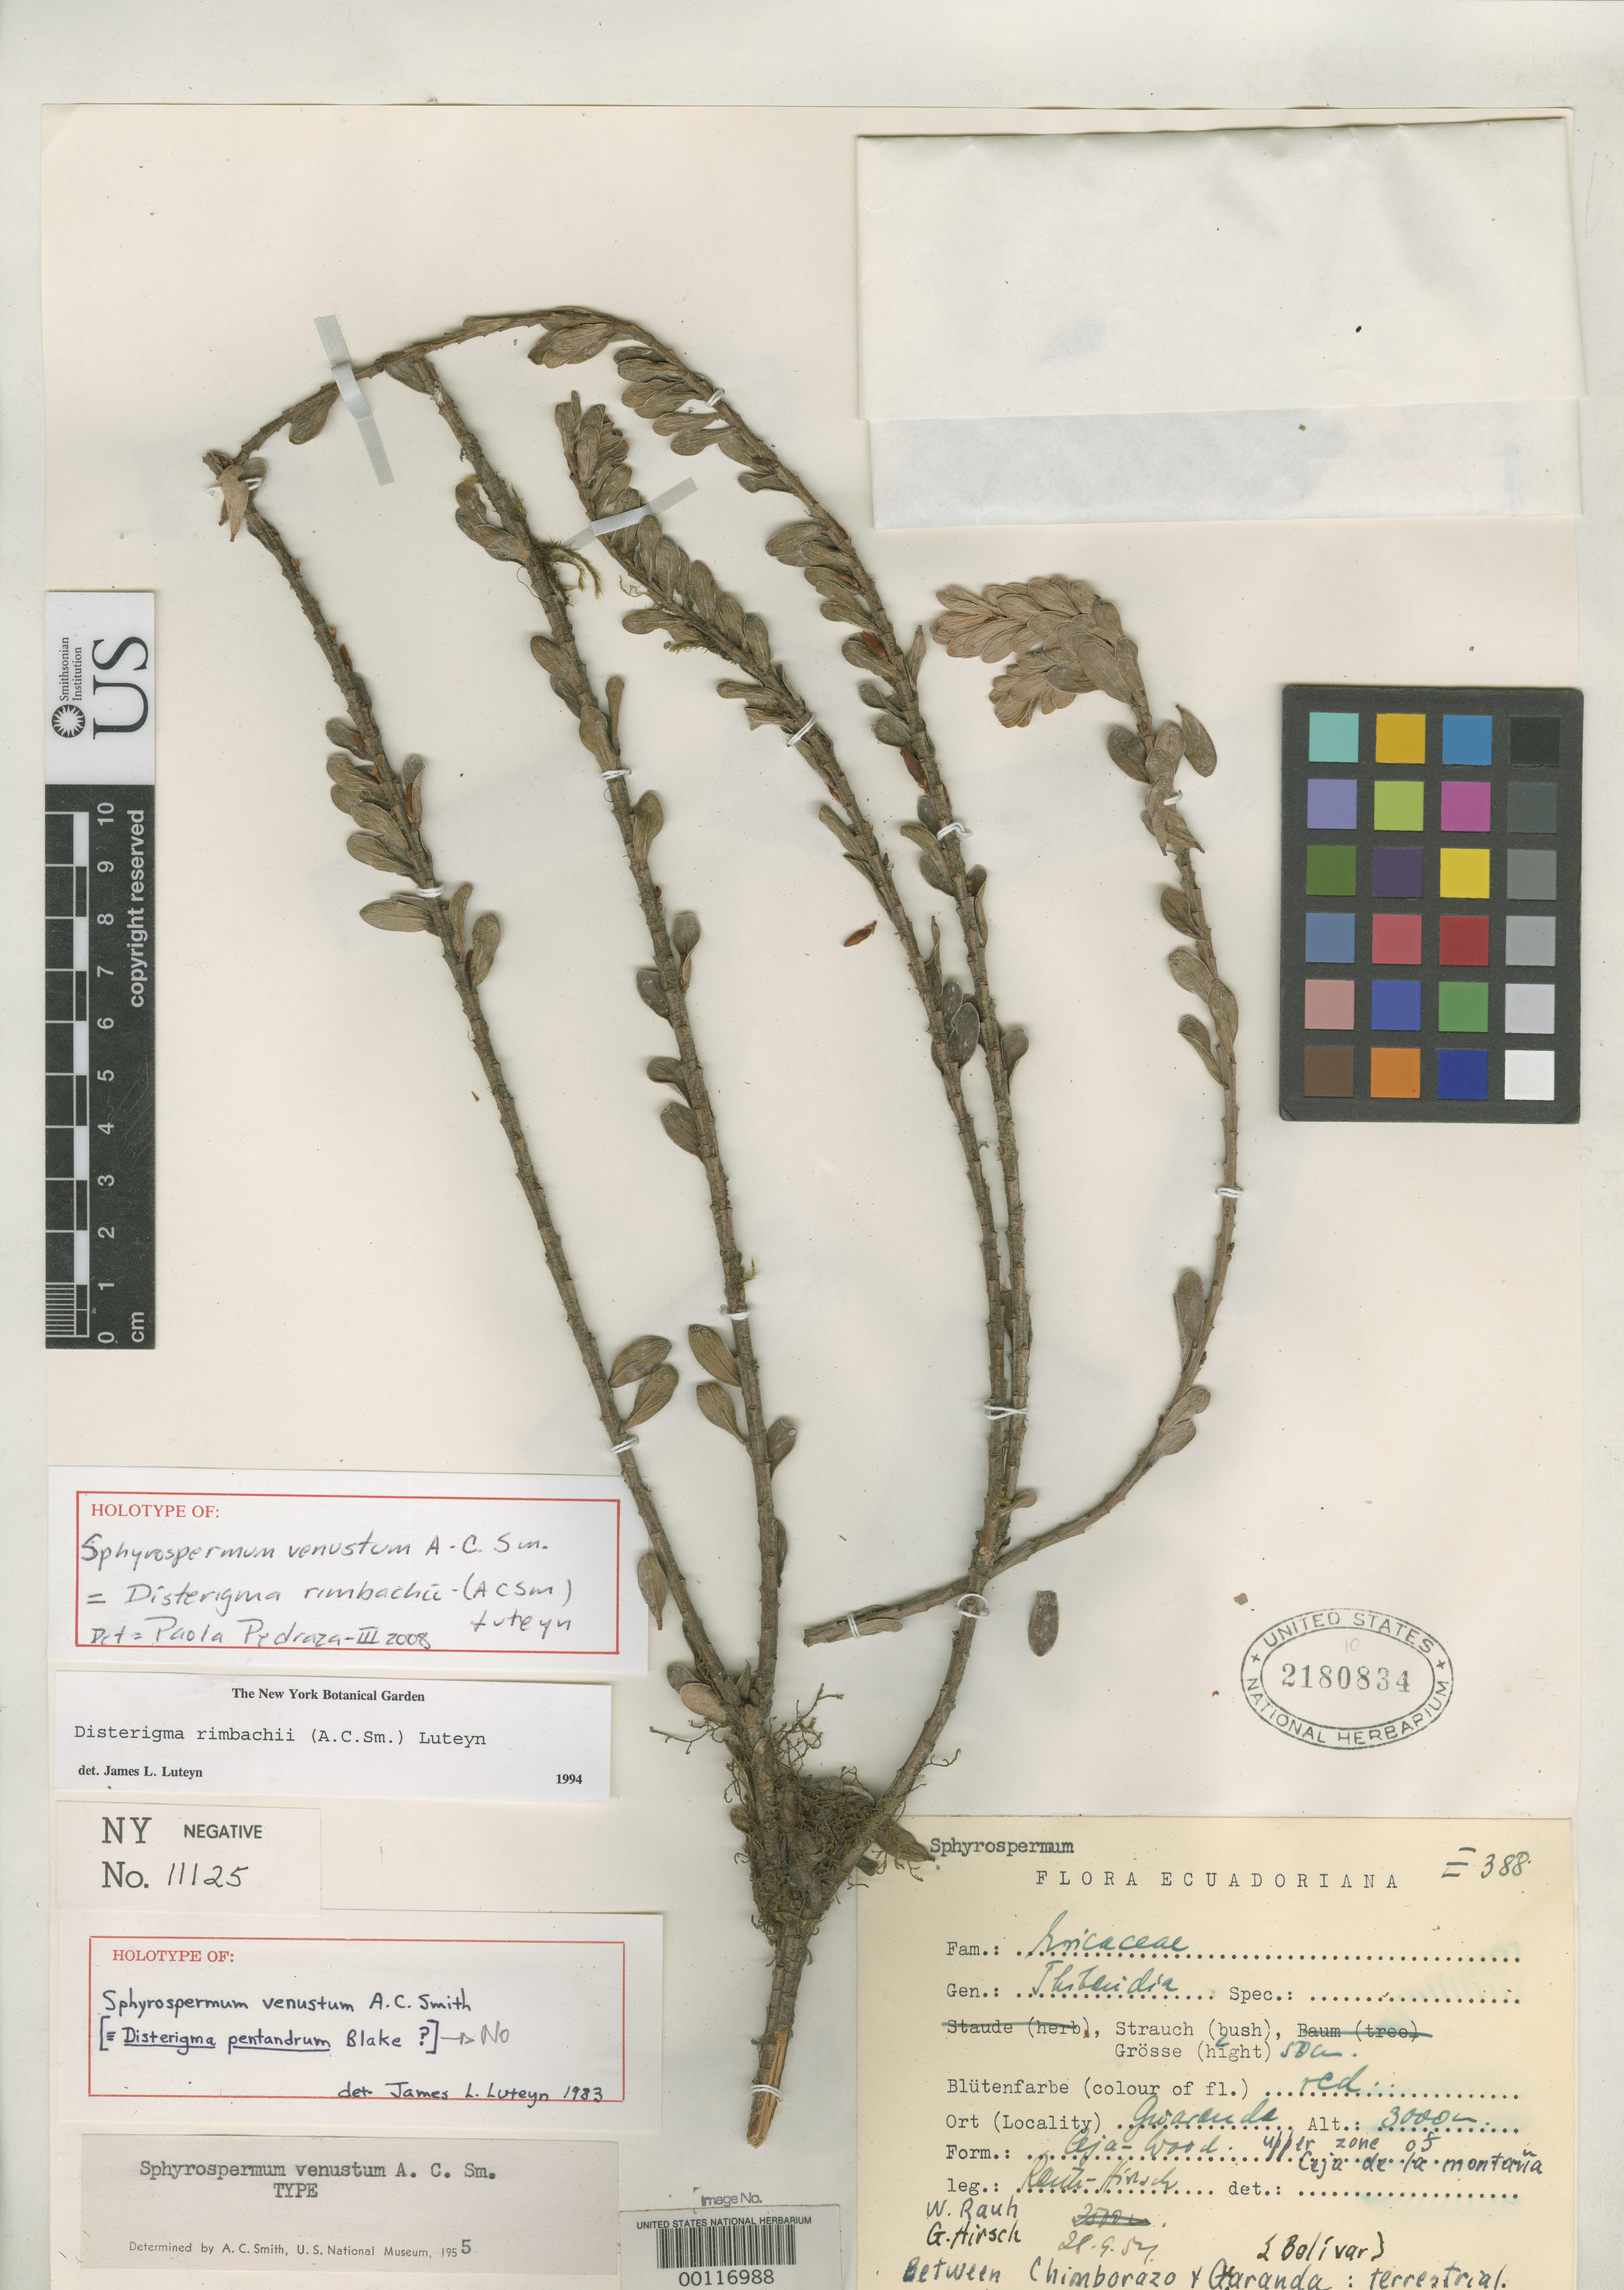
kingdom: Plantae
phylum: Tracheophyta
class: Magnoliopsida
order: Ericales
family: Ericaceae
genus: Sphyrospermum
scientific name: Sphyrospermum venustum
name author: A.C. Sm.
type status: Holotype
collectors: W. Rauh & G. Hirsch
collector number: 388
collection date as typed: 20 Sep 1954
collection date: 1954-09-20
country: Ecuador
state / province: Bolívar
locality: Between Chimborazo & Guarando.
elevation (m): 3000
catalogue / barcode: US 2180834